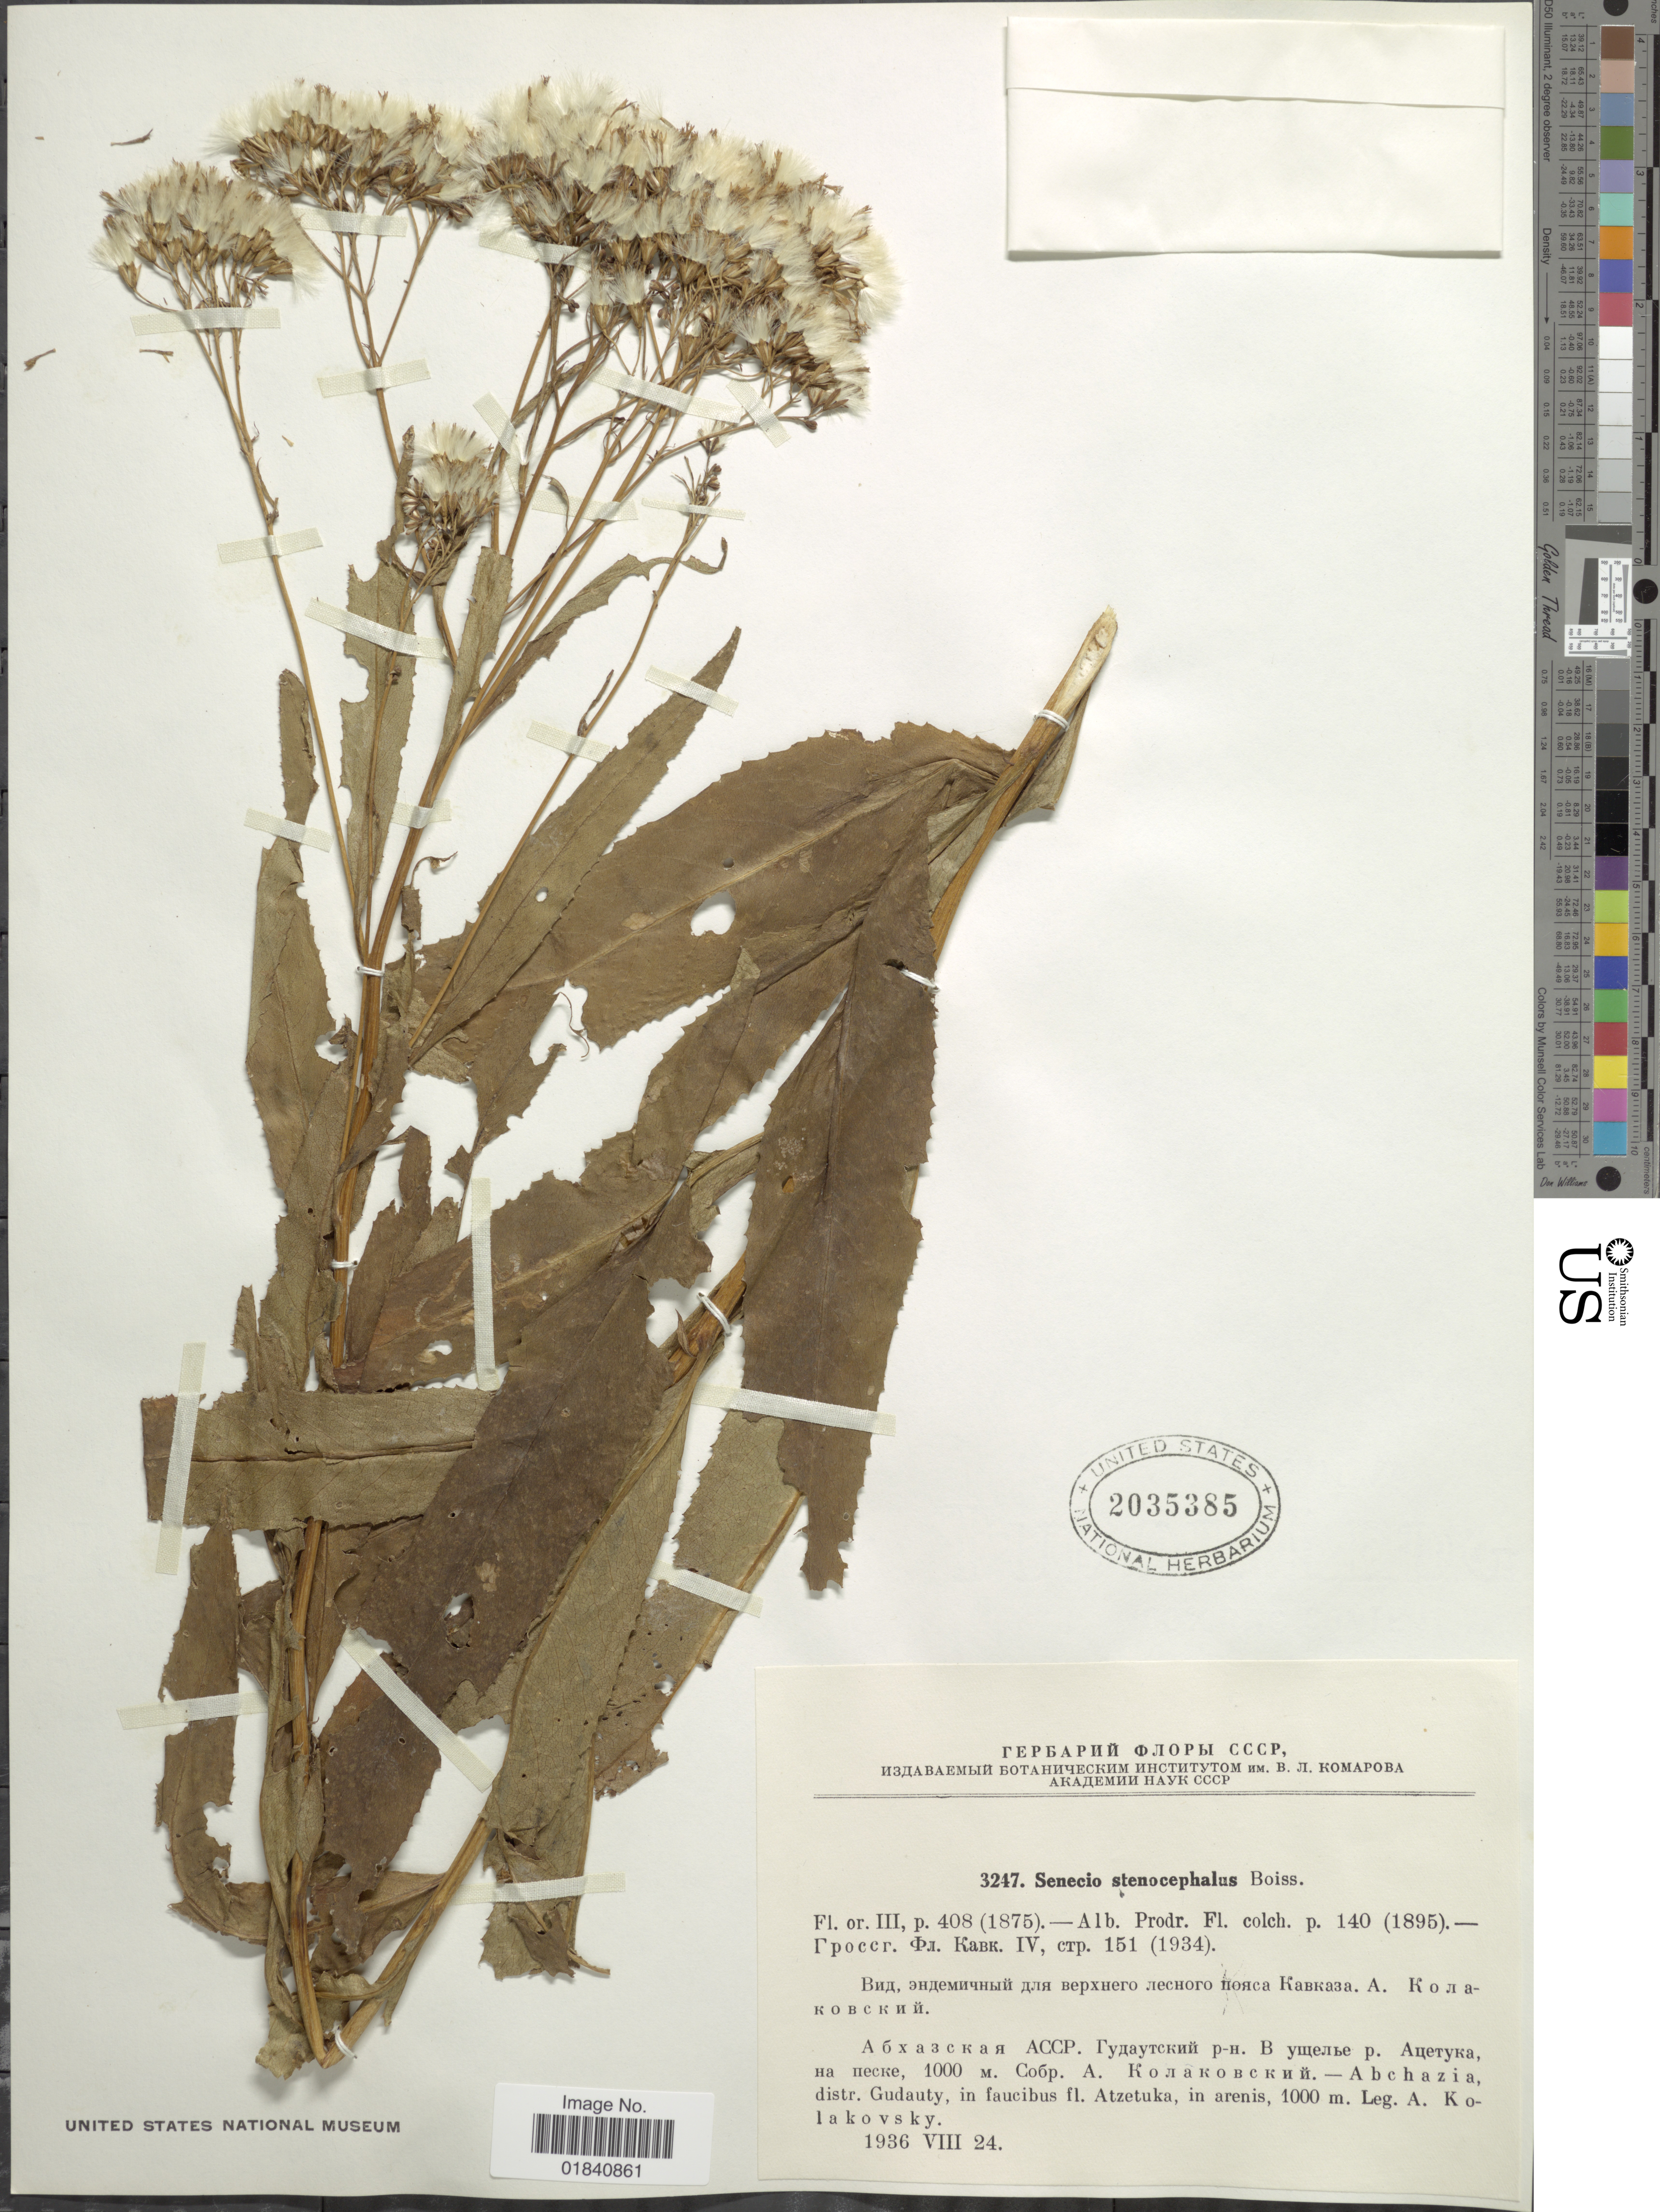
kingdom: Plantae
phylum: Tracheophyta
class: Magnoliopsida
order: Asterales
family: Asteraceae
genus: Pojarkovia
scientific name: Pojarkovia pojarkovae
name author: (Schischk.) Greuter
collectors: A. Kolakovsky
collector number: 3247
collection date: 1936-08-24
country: Georgia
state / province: Abkhazia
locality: Abchazia, distr. Gudauty, in faucibus fl. Atzetuka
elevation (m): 1000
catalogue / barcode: US 2035385